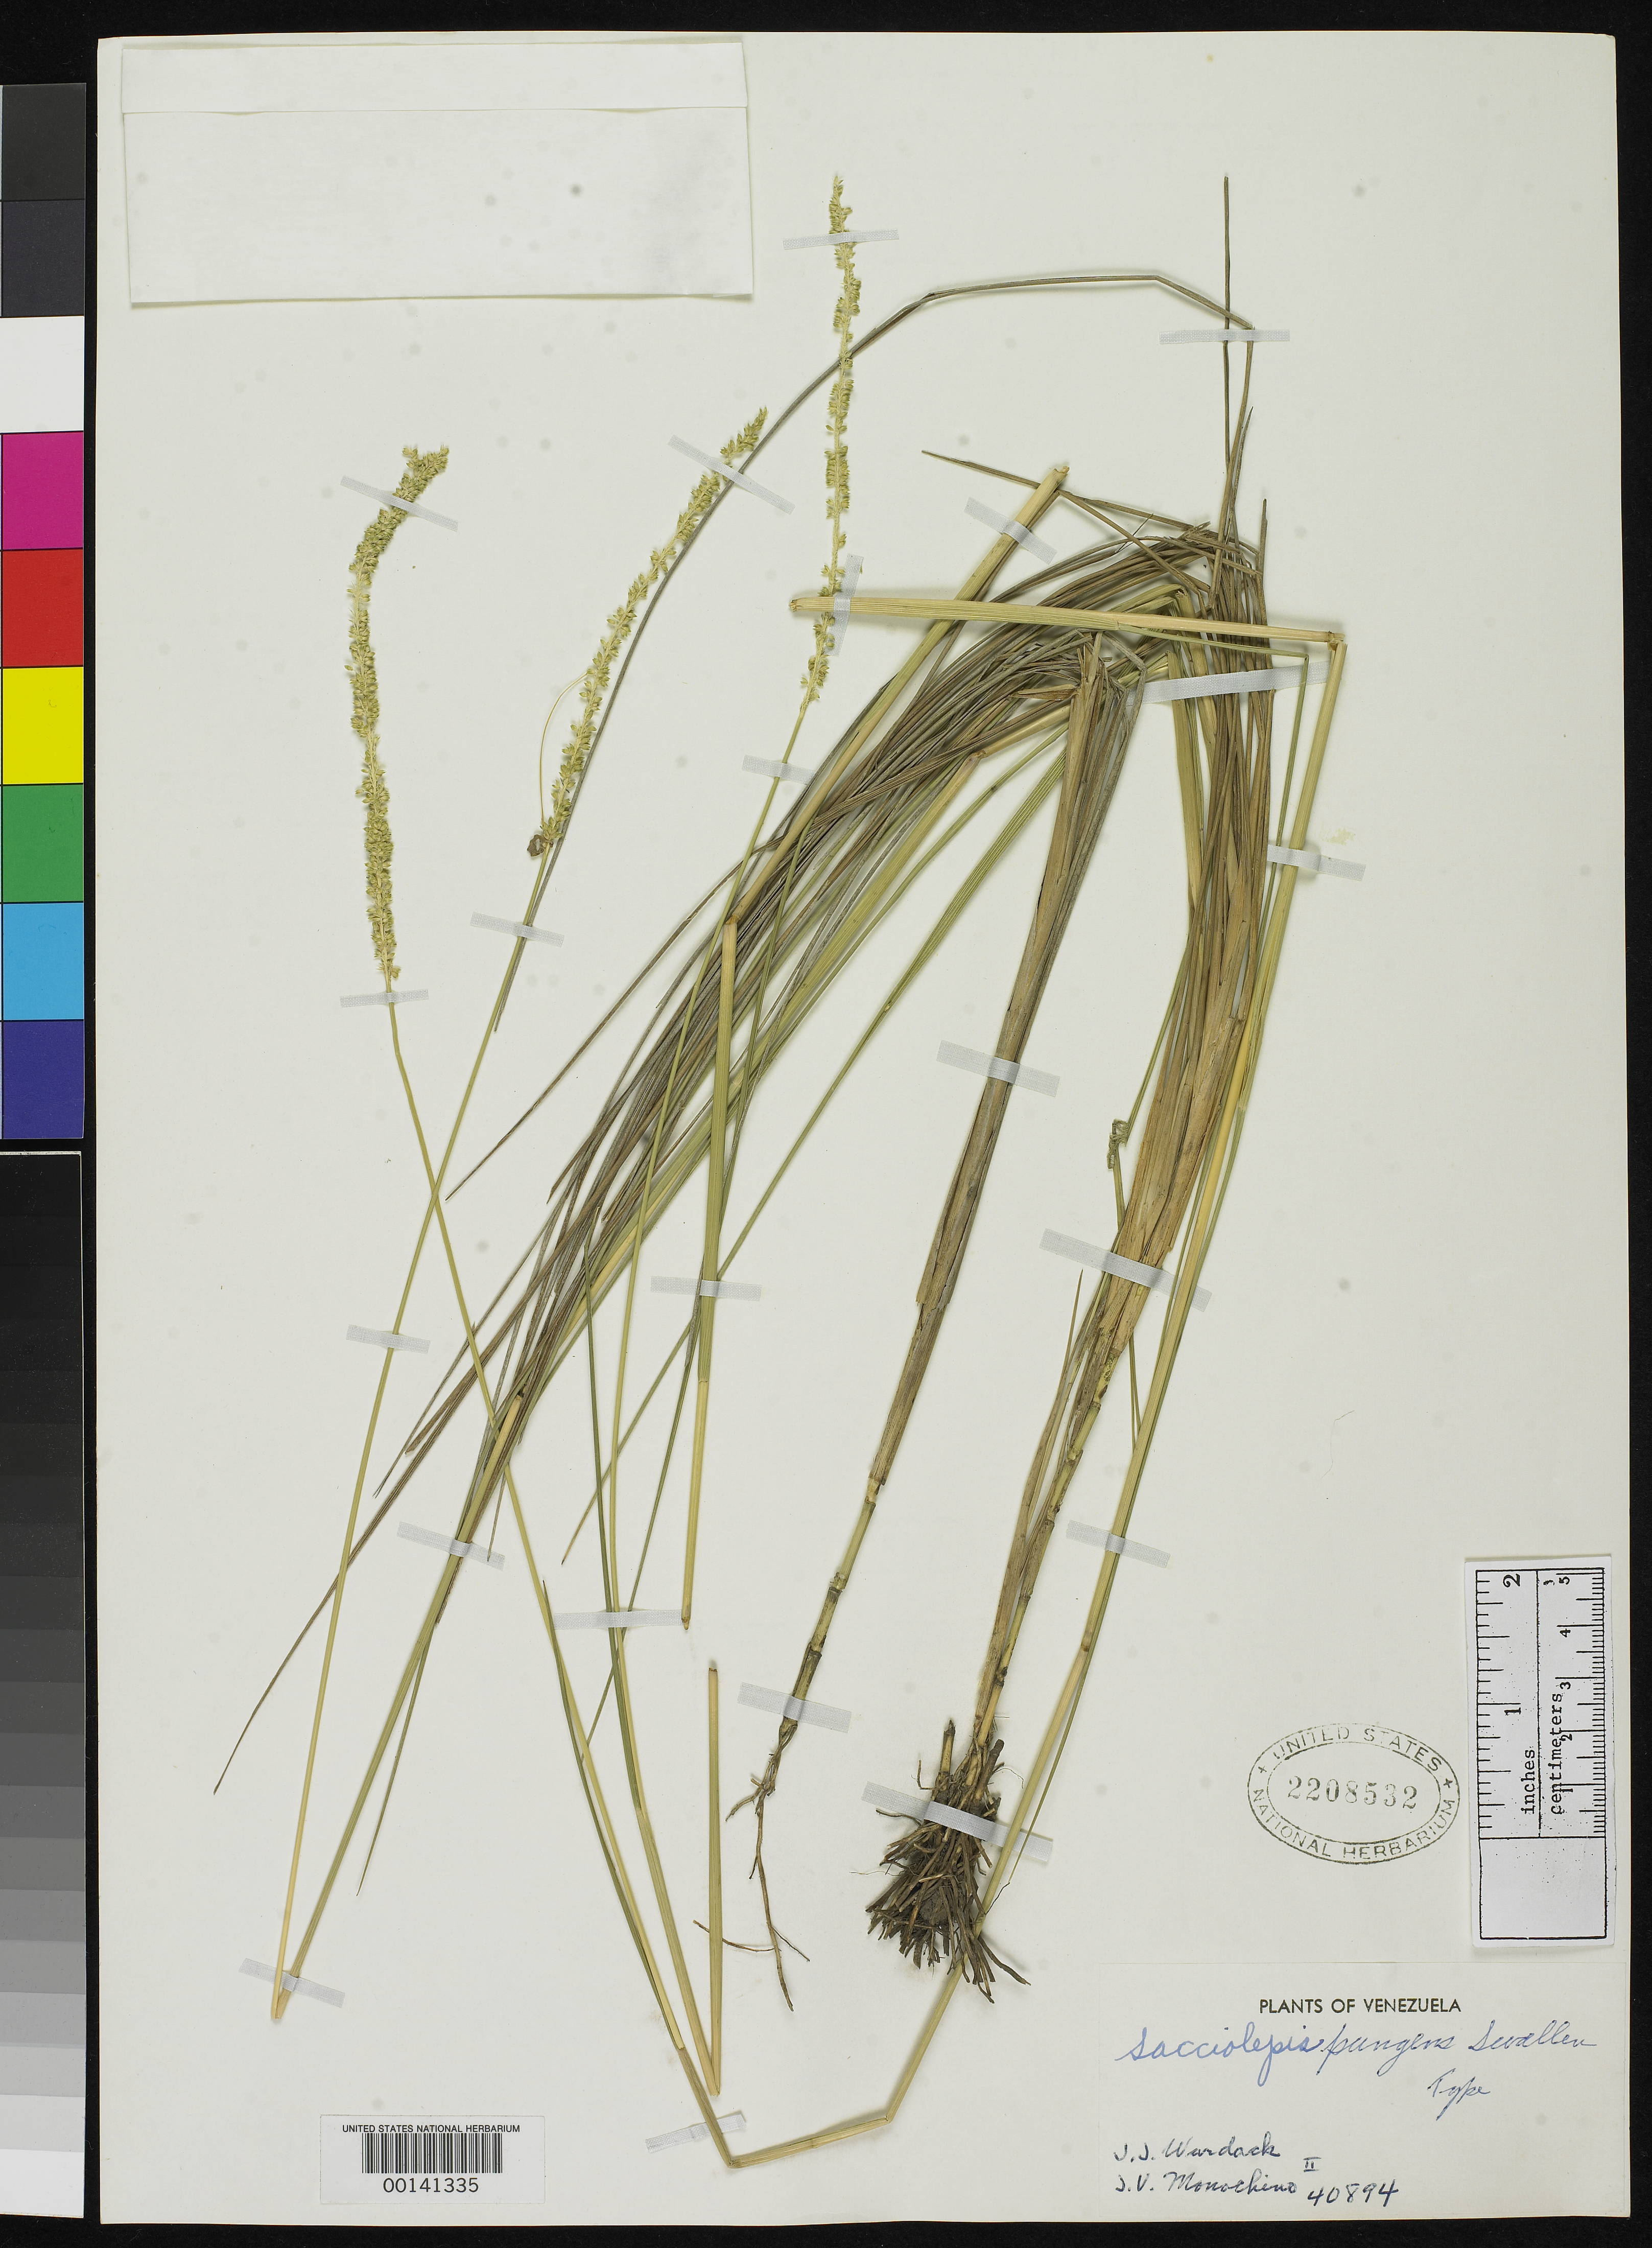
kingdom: Plantae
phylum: Tracheophyta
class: Liliopsida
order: Poales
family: Poaceae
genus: Sacciolepis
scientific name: Sacciolepis pungens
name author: Swallen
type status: Isotype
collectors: J. J. Wurdack & J. V. Monachino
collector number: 40894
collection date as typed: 21 Dec 1955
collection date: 1955-12-21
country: Venezuela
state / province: Bolivar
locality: Cerro Gavilan.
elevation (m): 100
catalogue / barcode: US 2208532